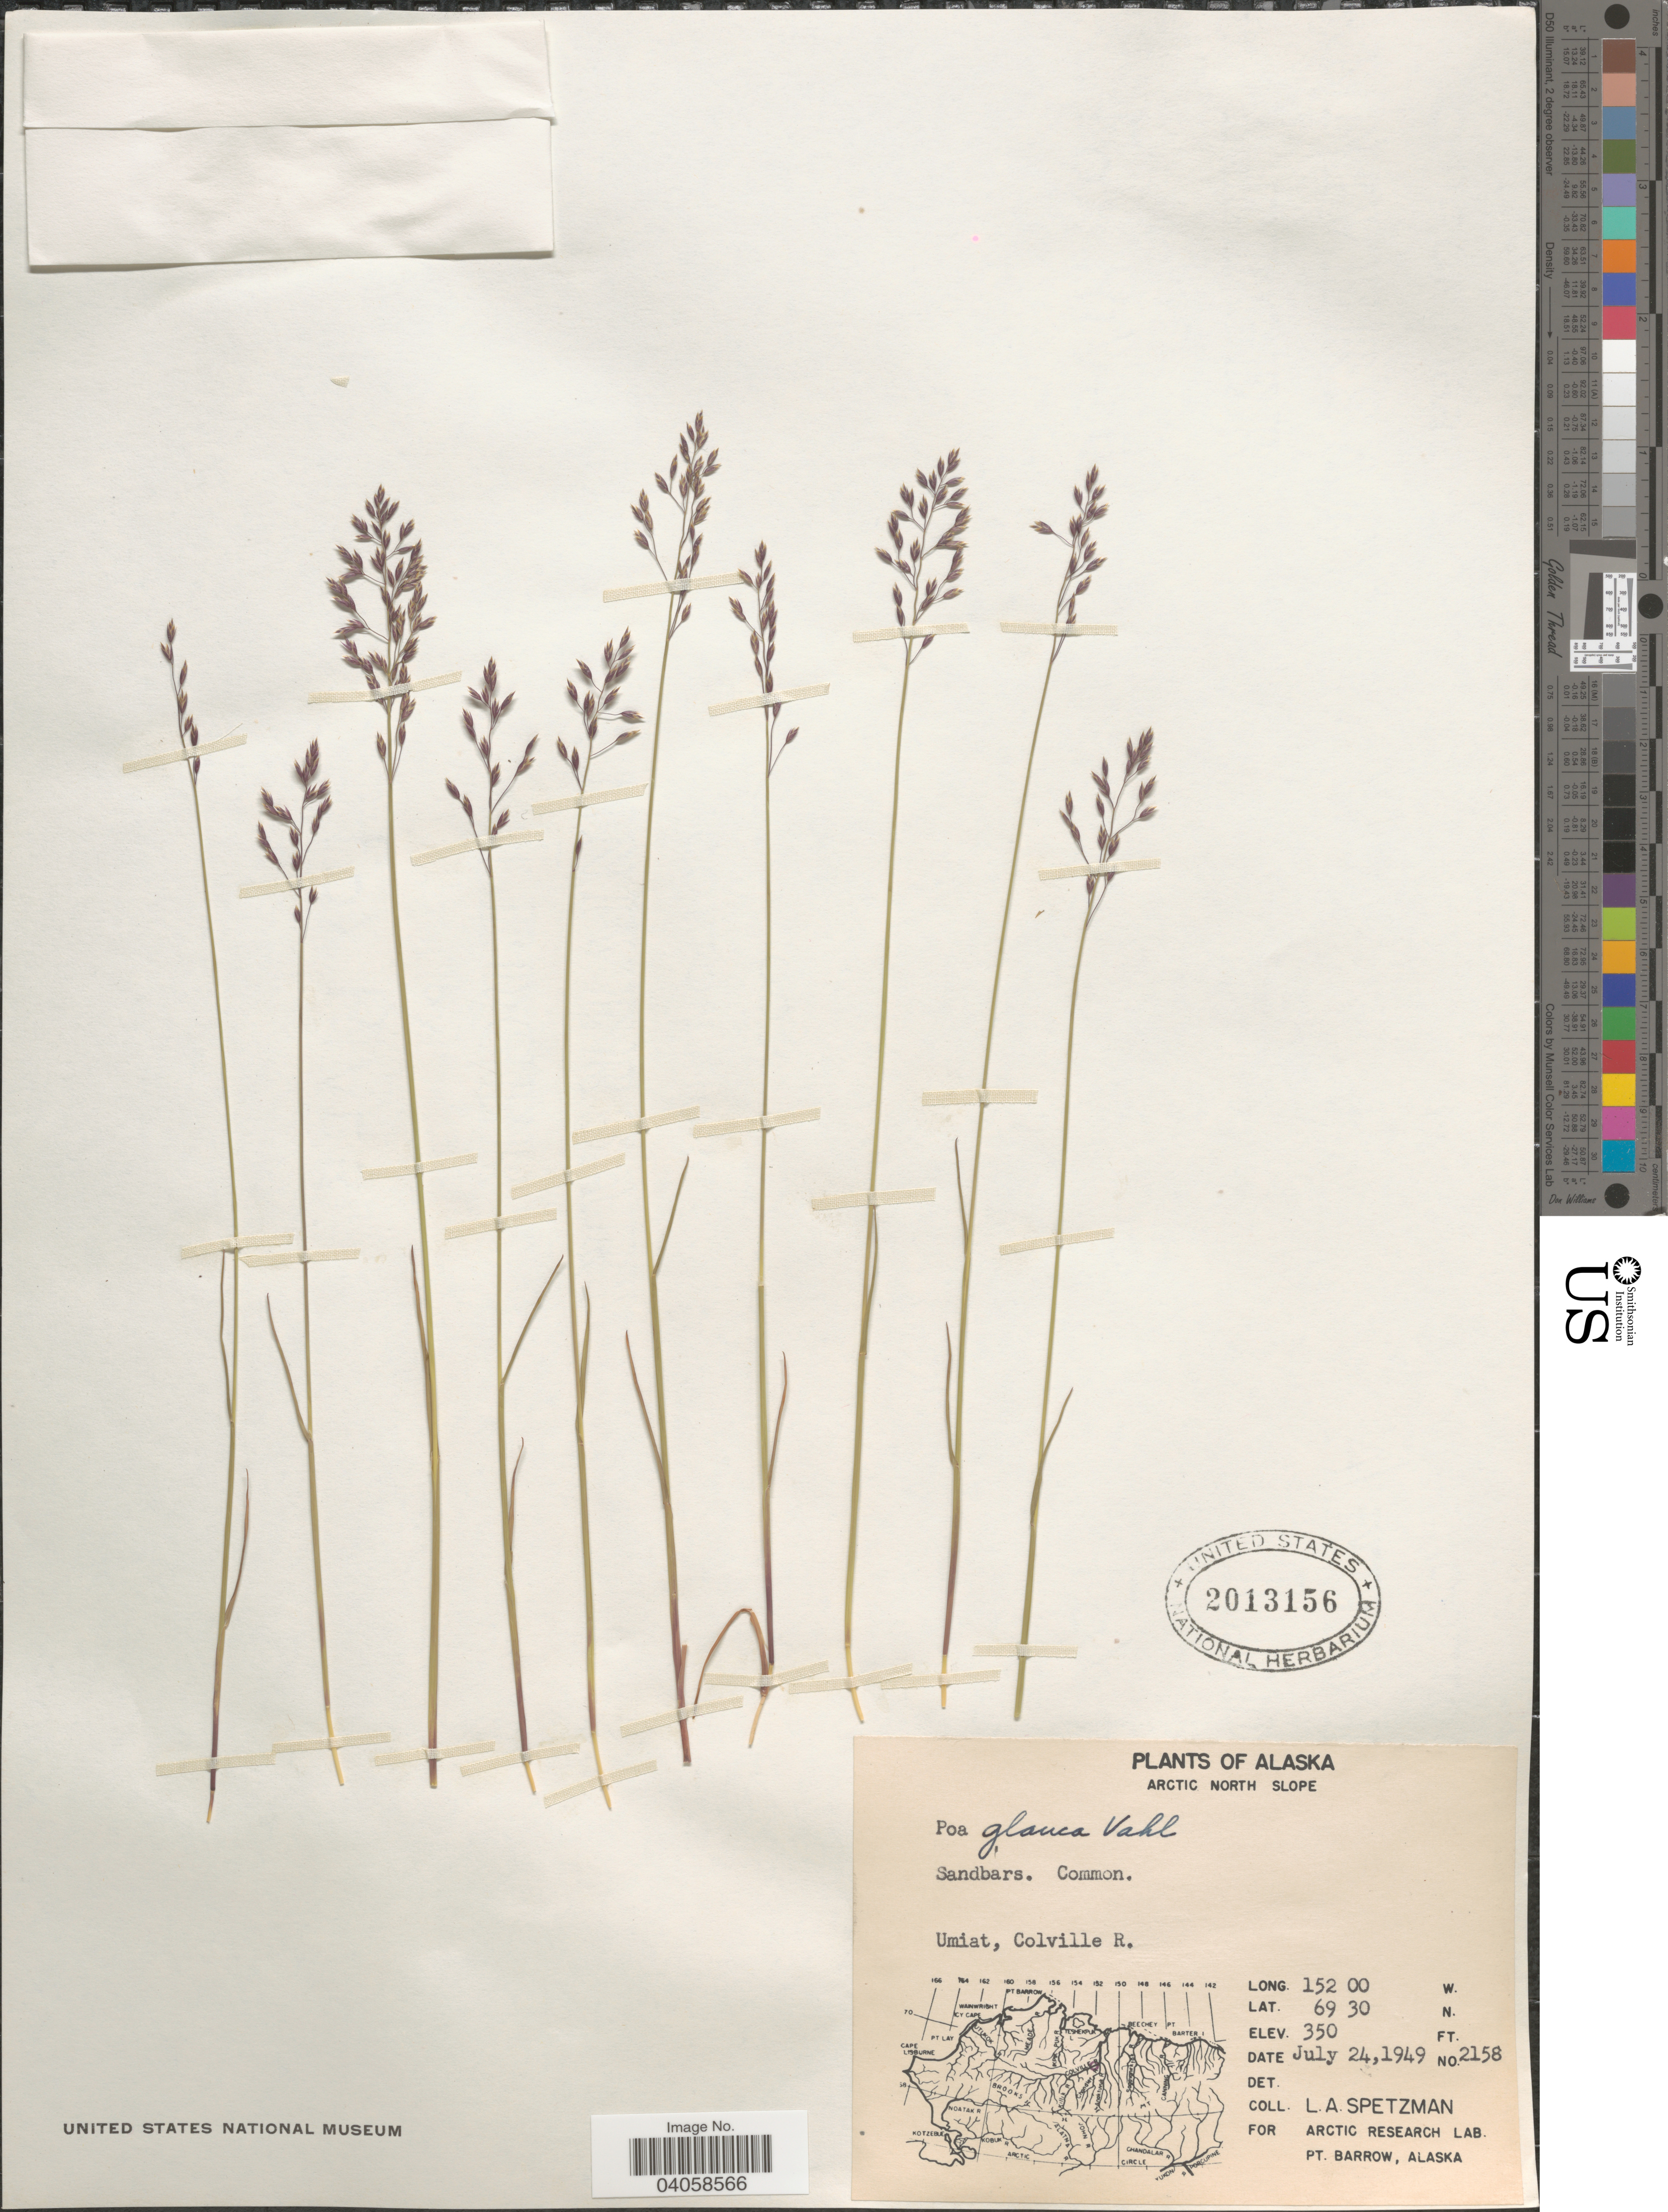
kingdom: Plantae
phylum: Tracheophyta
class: Liliopsida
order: Poales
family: Poaceae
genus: Poa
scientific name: Poa glauca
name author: Vahl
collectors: L. Spetzman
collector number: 2158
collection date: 1949-07-24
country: United States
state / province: Alaska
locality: Arctic North Slope. Umiat, Colville R.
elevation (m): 107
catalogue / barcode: US 2013156